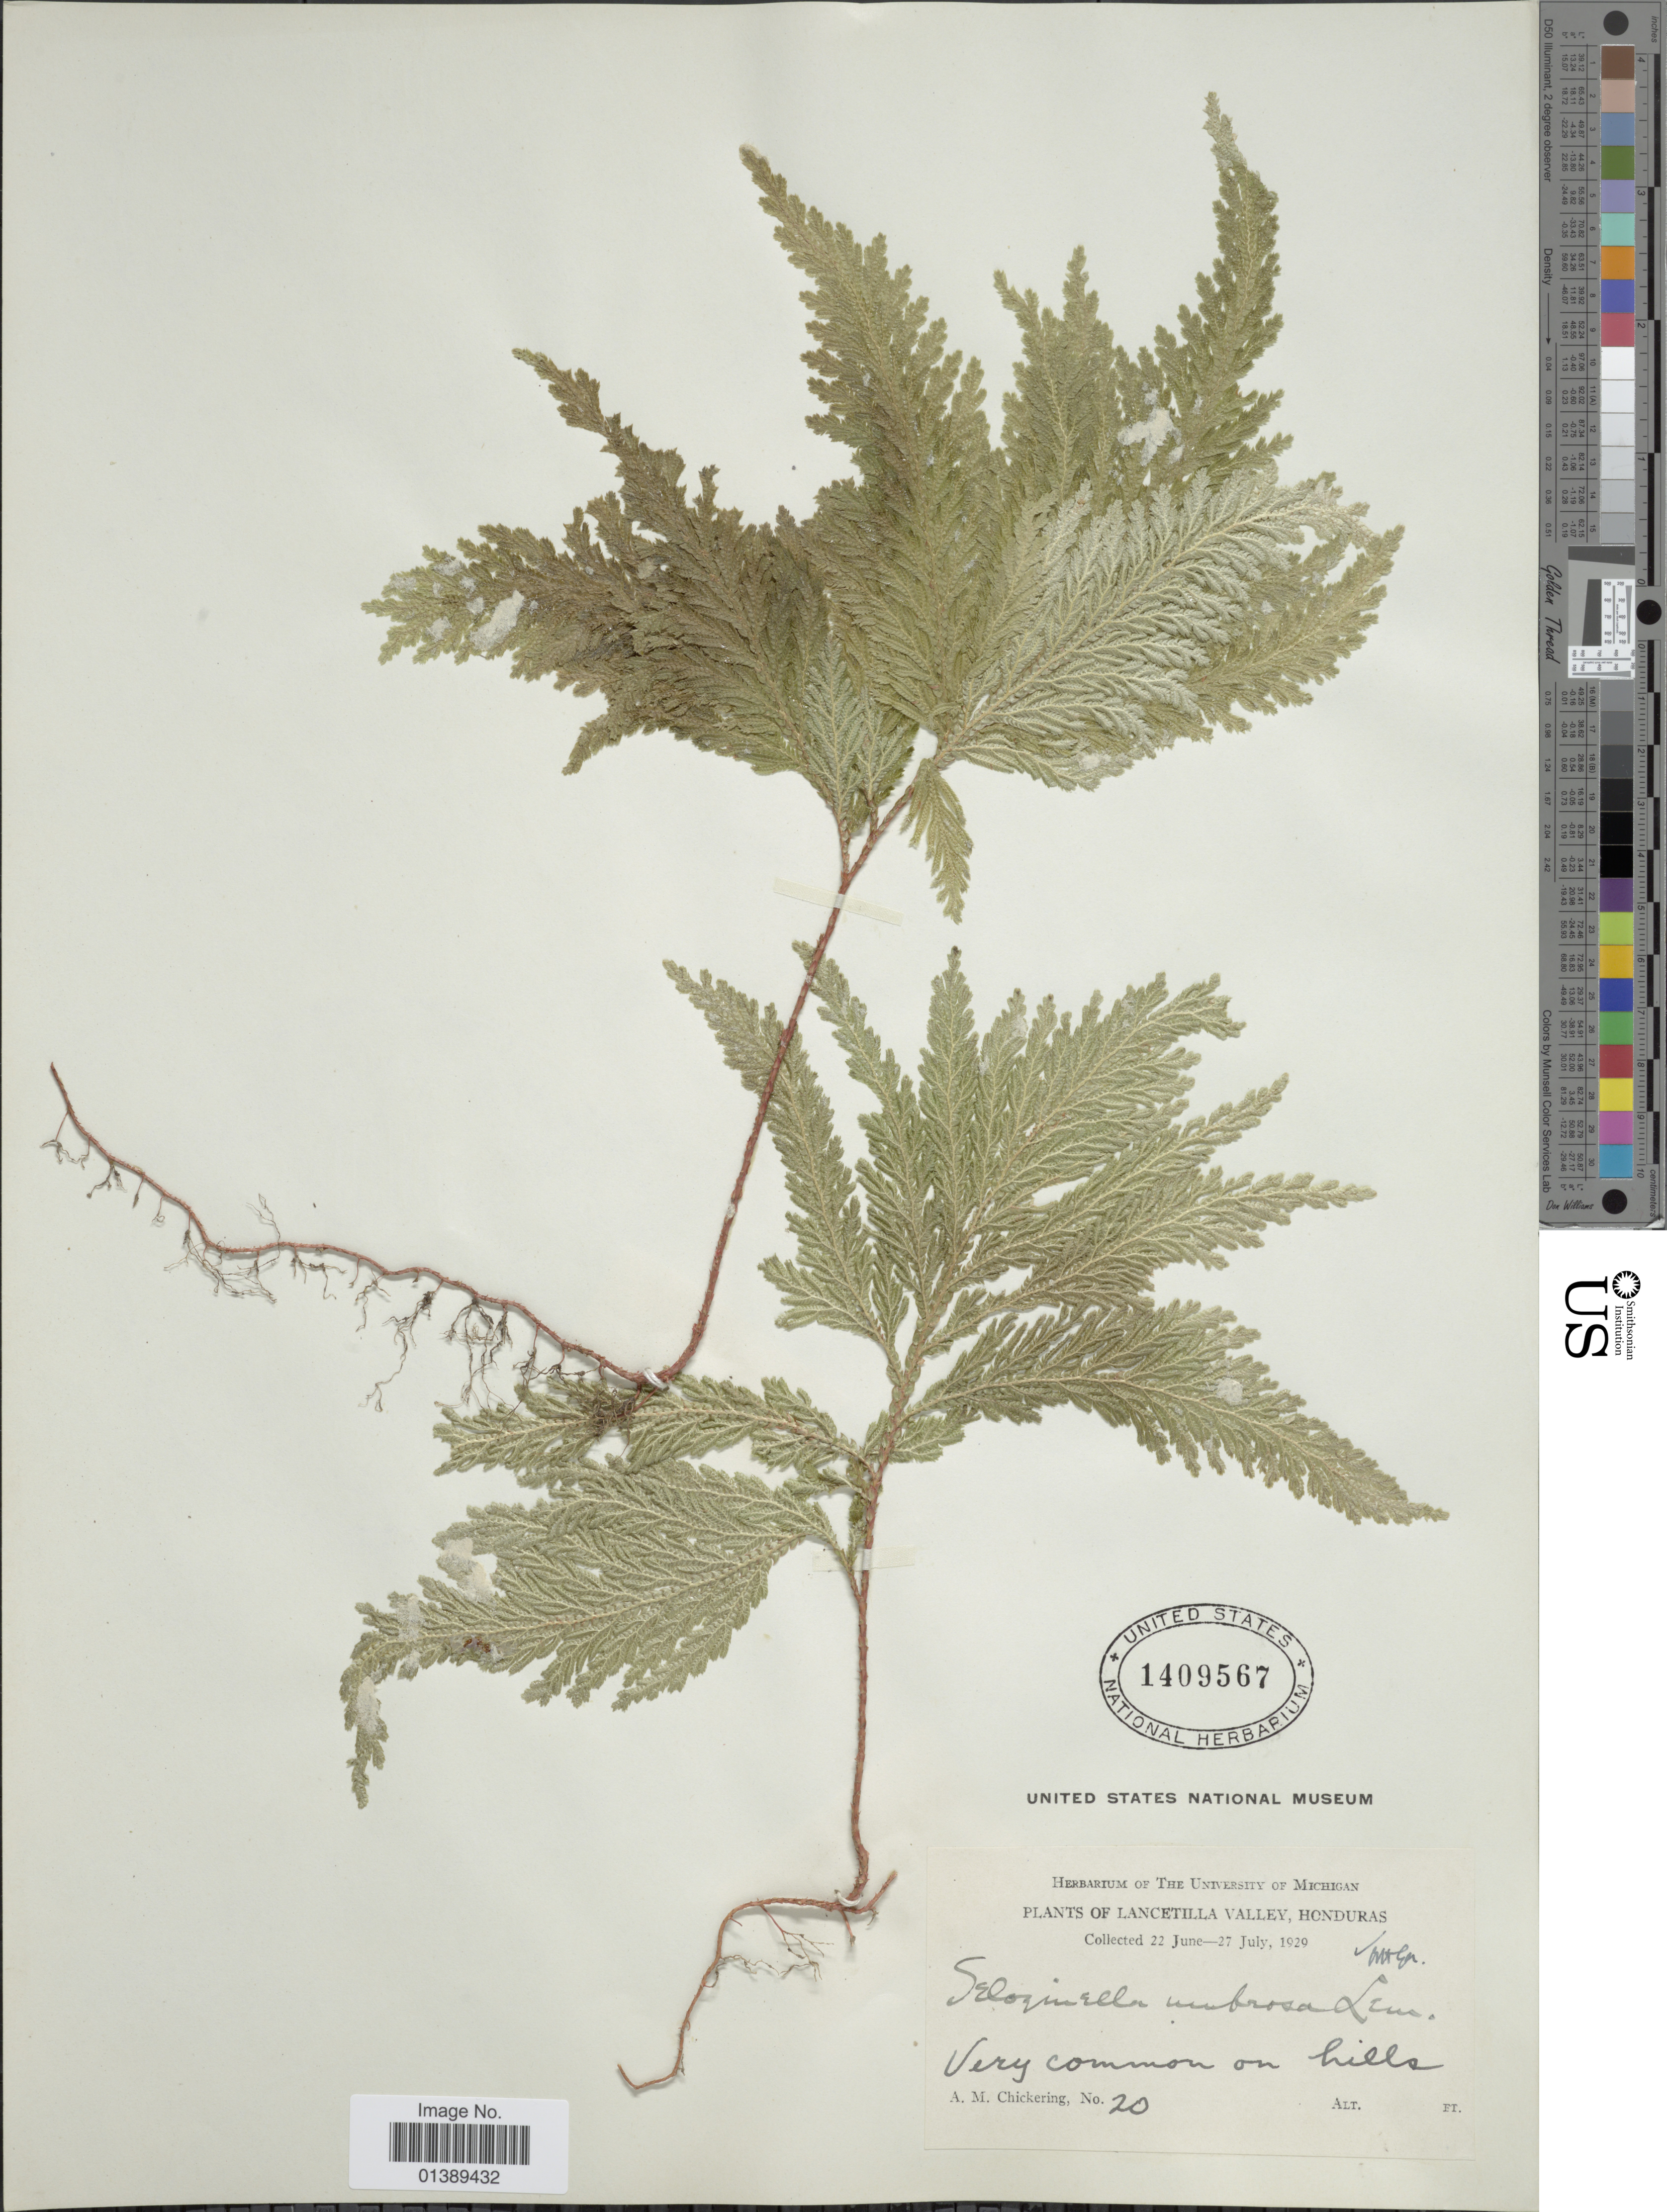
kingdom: Plantae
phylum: Tracheophyta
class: Lycopodiopsida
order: Selaginellales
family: Selaginellaceae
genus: Selaginella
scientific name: Selaginella umbrosa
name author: Lem. ex Hieron.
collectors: A. Chickering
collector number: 20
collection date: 1929-06-22/1929-07-27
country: Honduras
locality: Lancetilla Valley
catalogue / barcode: US 1409567